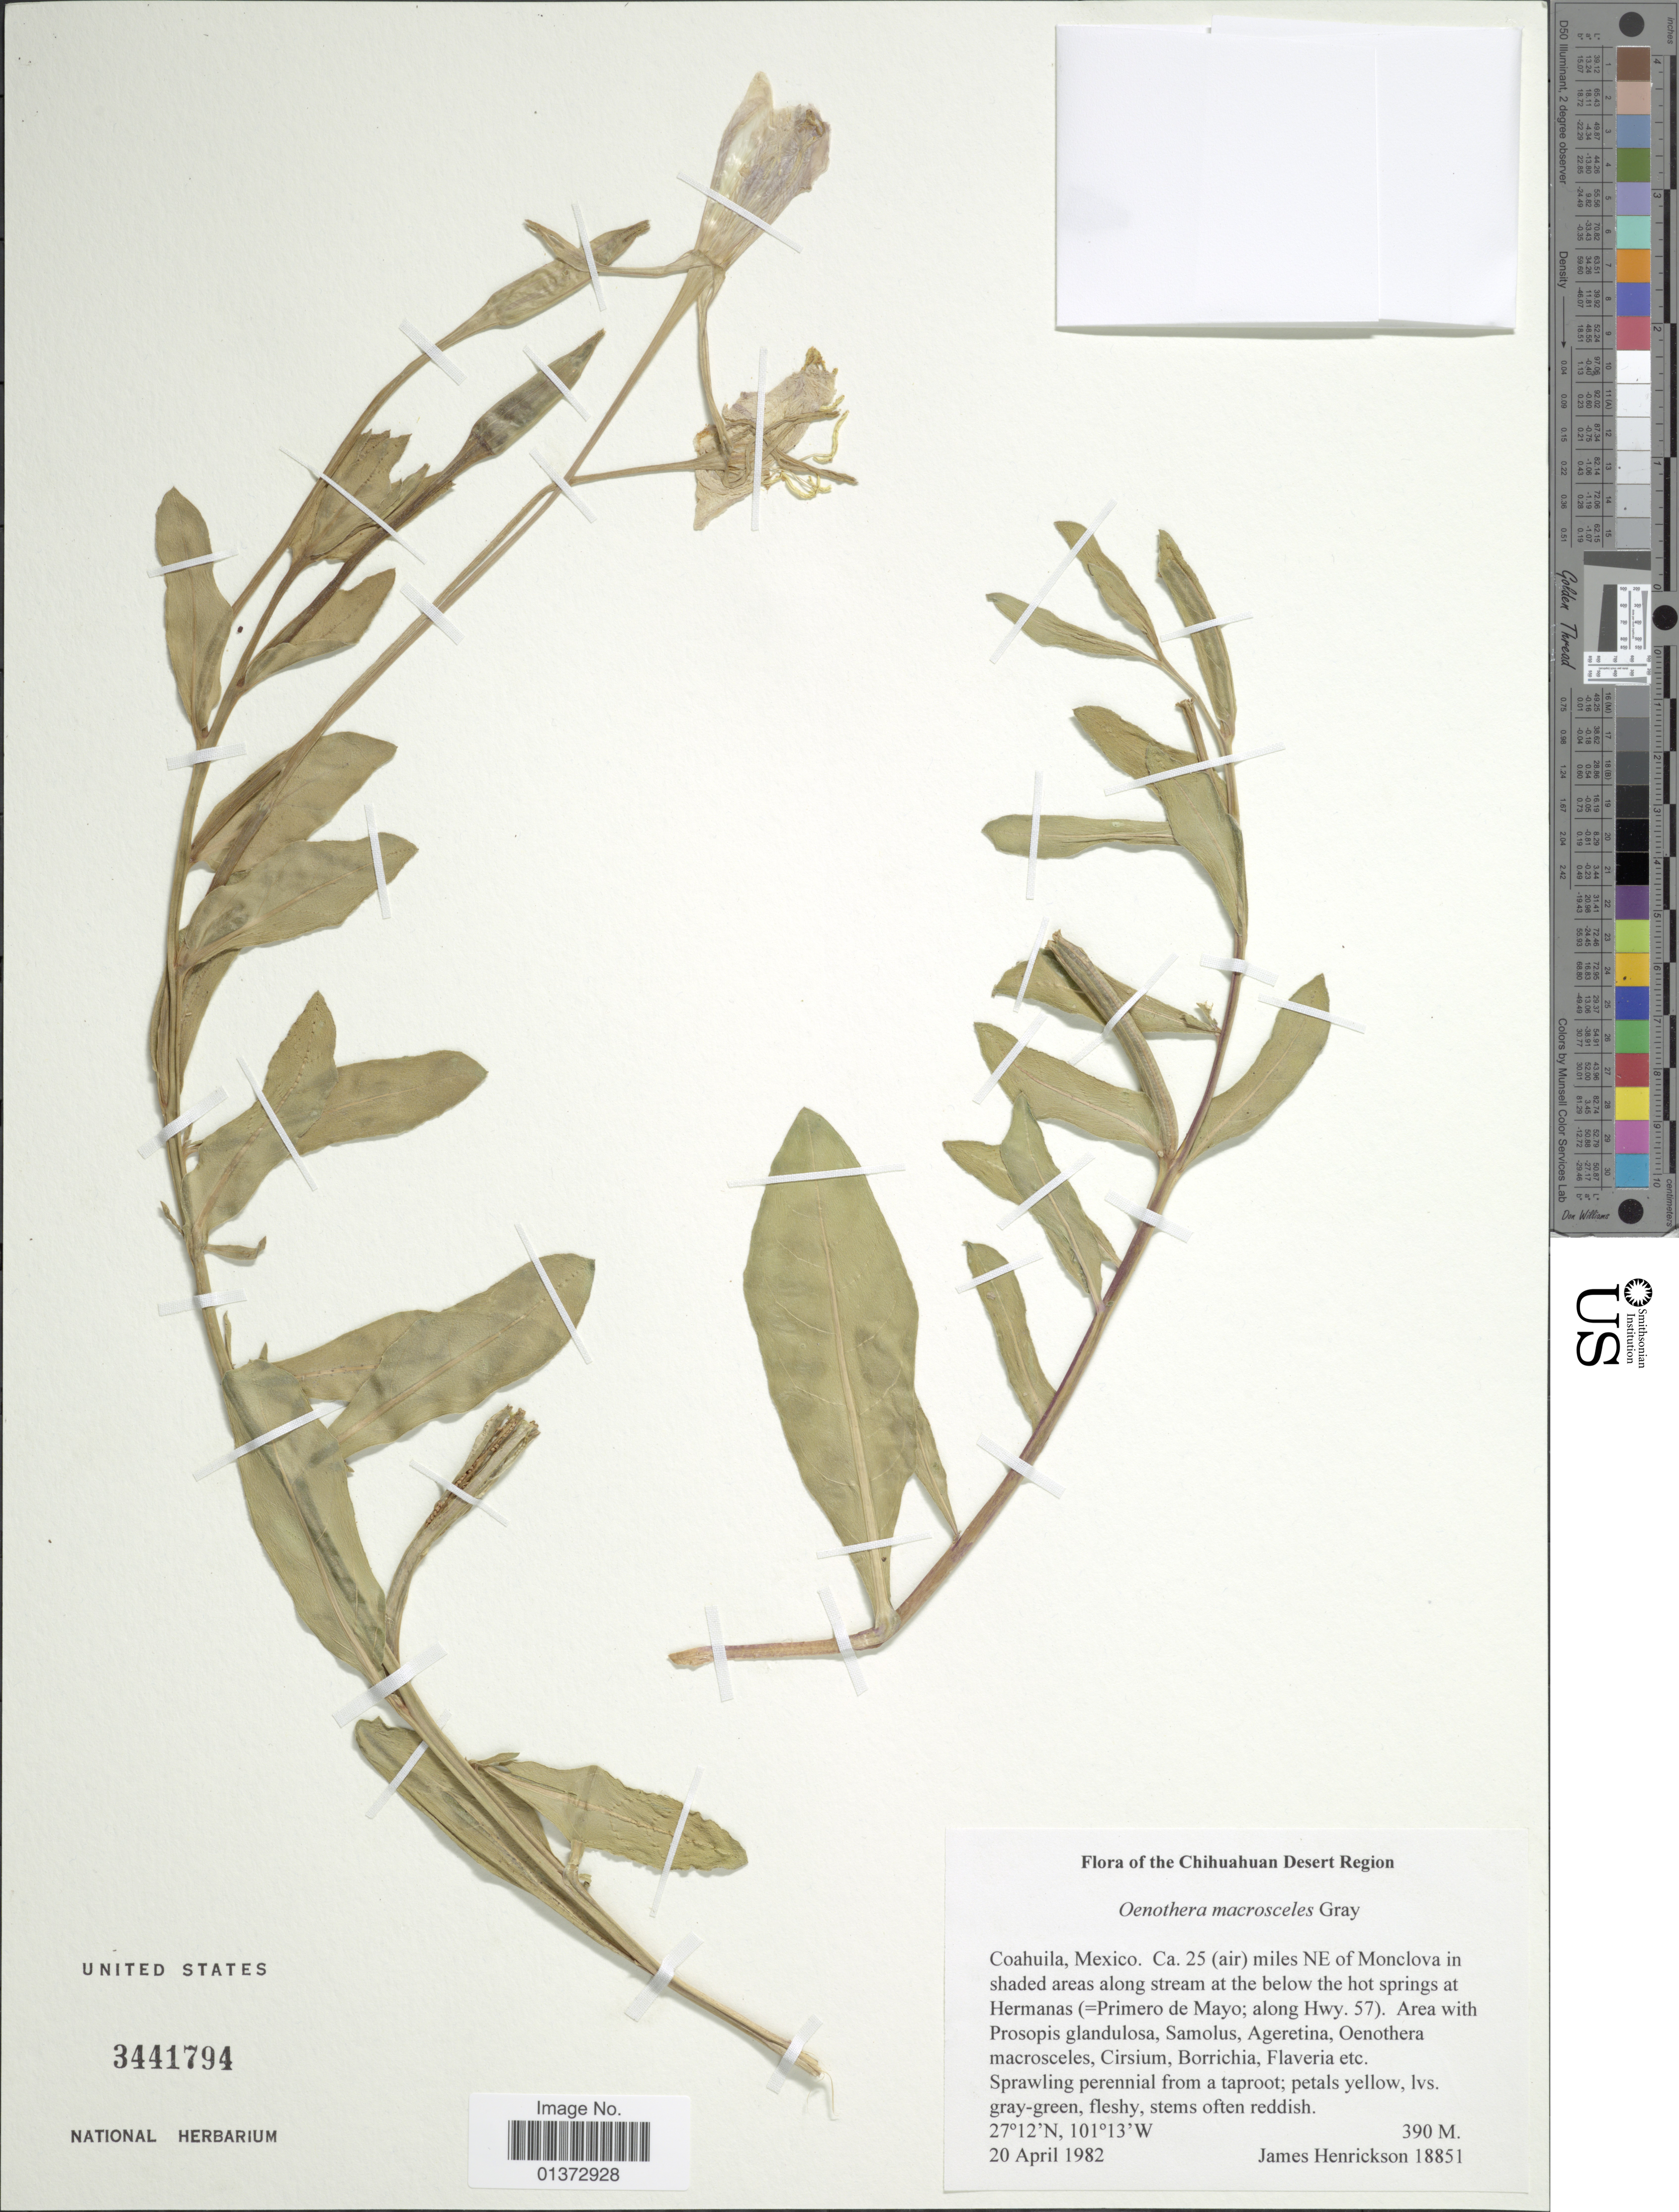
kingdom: Plantae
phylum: Tracheophyta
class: Magnoliopsida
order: Myrtales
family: Onagraceae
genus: Oenothera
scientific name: Oenothera macrosceles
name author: A. Gray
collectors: J. S. Henrickson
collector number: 18851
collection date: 1982-04-20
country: Mexico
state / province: Coahuila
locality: Ca. 25 (air) miles NE of Monclova in shaded areas along stream at the below the hot springs at Hermanas (=Primero de Mayo; along Hwy. 57)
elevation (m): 390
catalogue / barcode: US 3441794